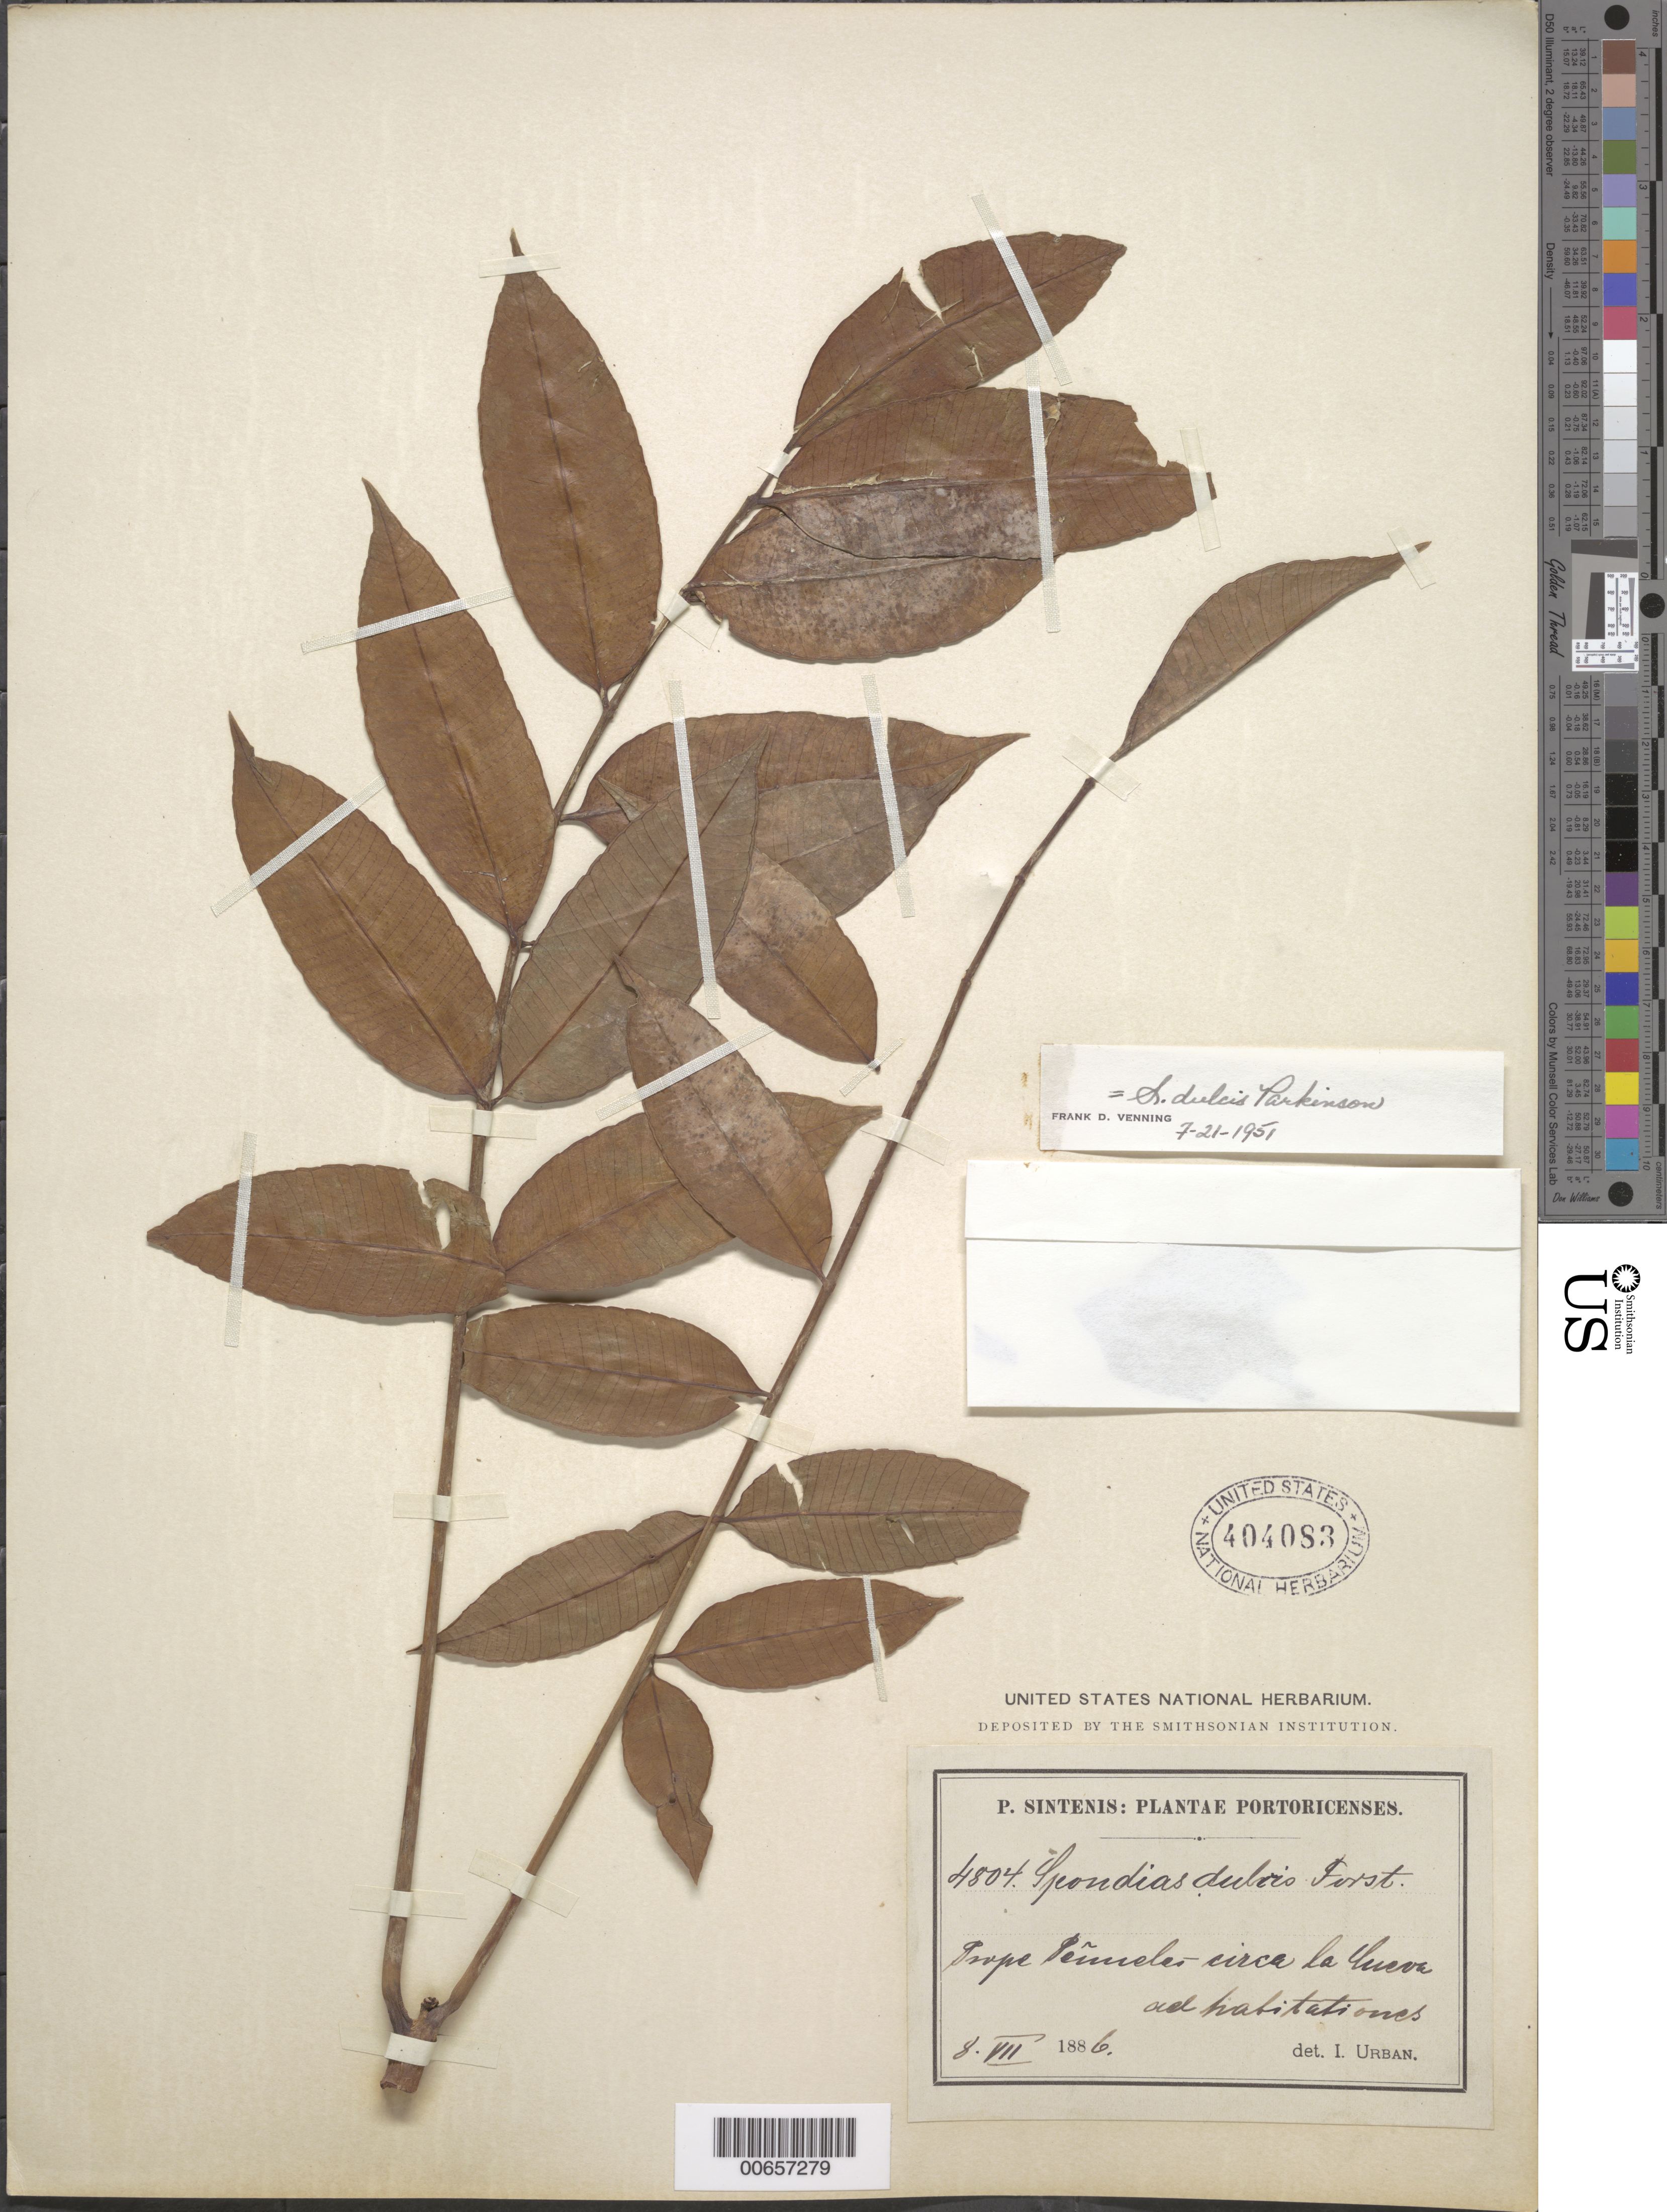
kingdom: Plantae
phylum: Tracheophyta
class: Magnoliopsida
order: Sapindales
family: Anacardiaceae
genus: Spondias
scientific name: Spondias dulcis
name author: Parkinson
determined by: Mitchell, J. D.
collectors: P. Sintenis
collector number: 4804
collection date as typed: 08 Jul 1886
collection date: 1886-07-08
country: Puerto Rico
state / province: Peñuelas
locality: Prope Peñuelas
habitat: Circa la Cueva ad habitationes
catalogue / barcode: US 404083